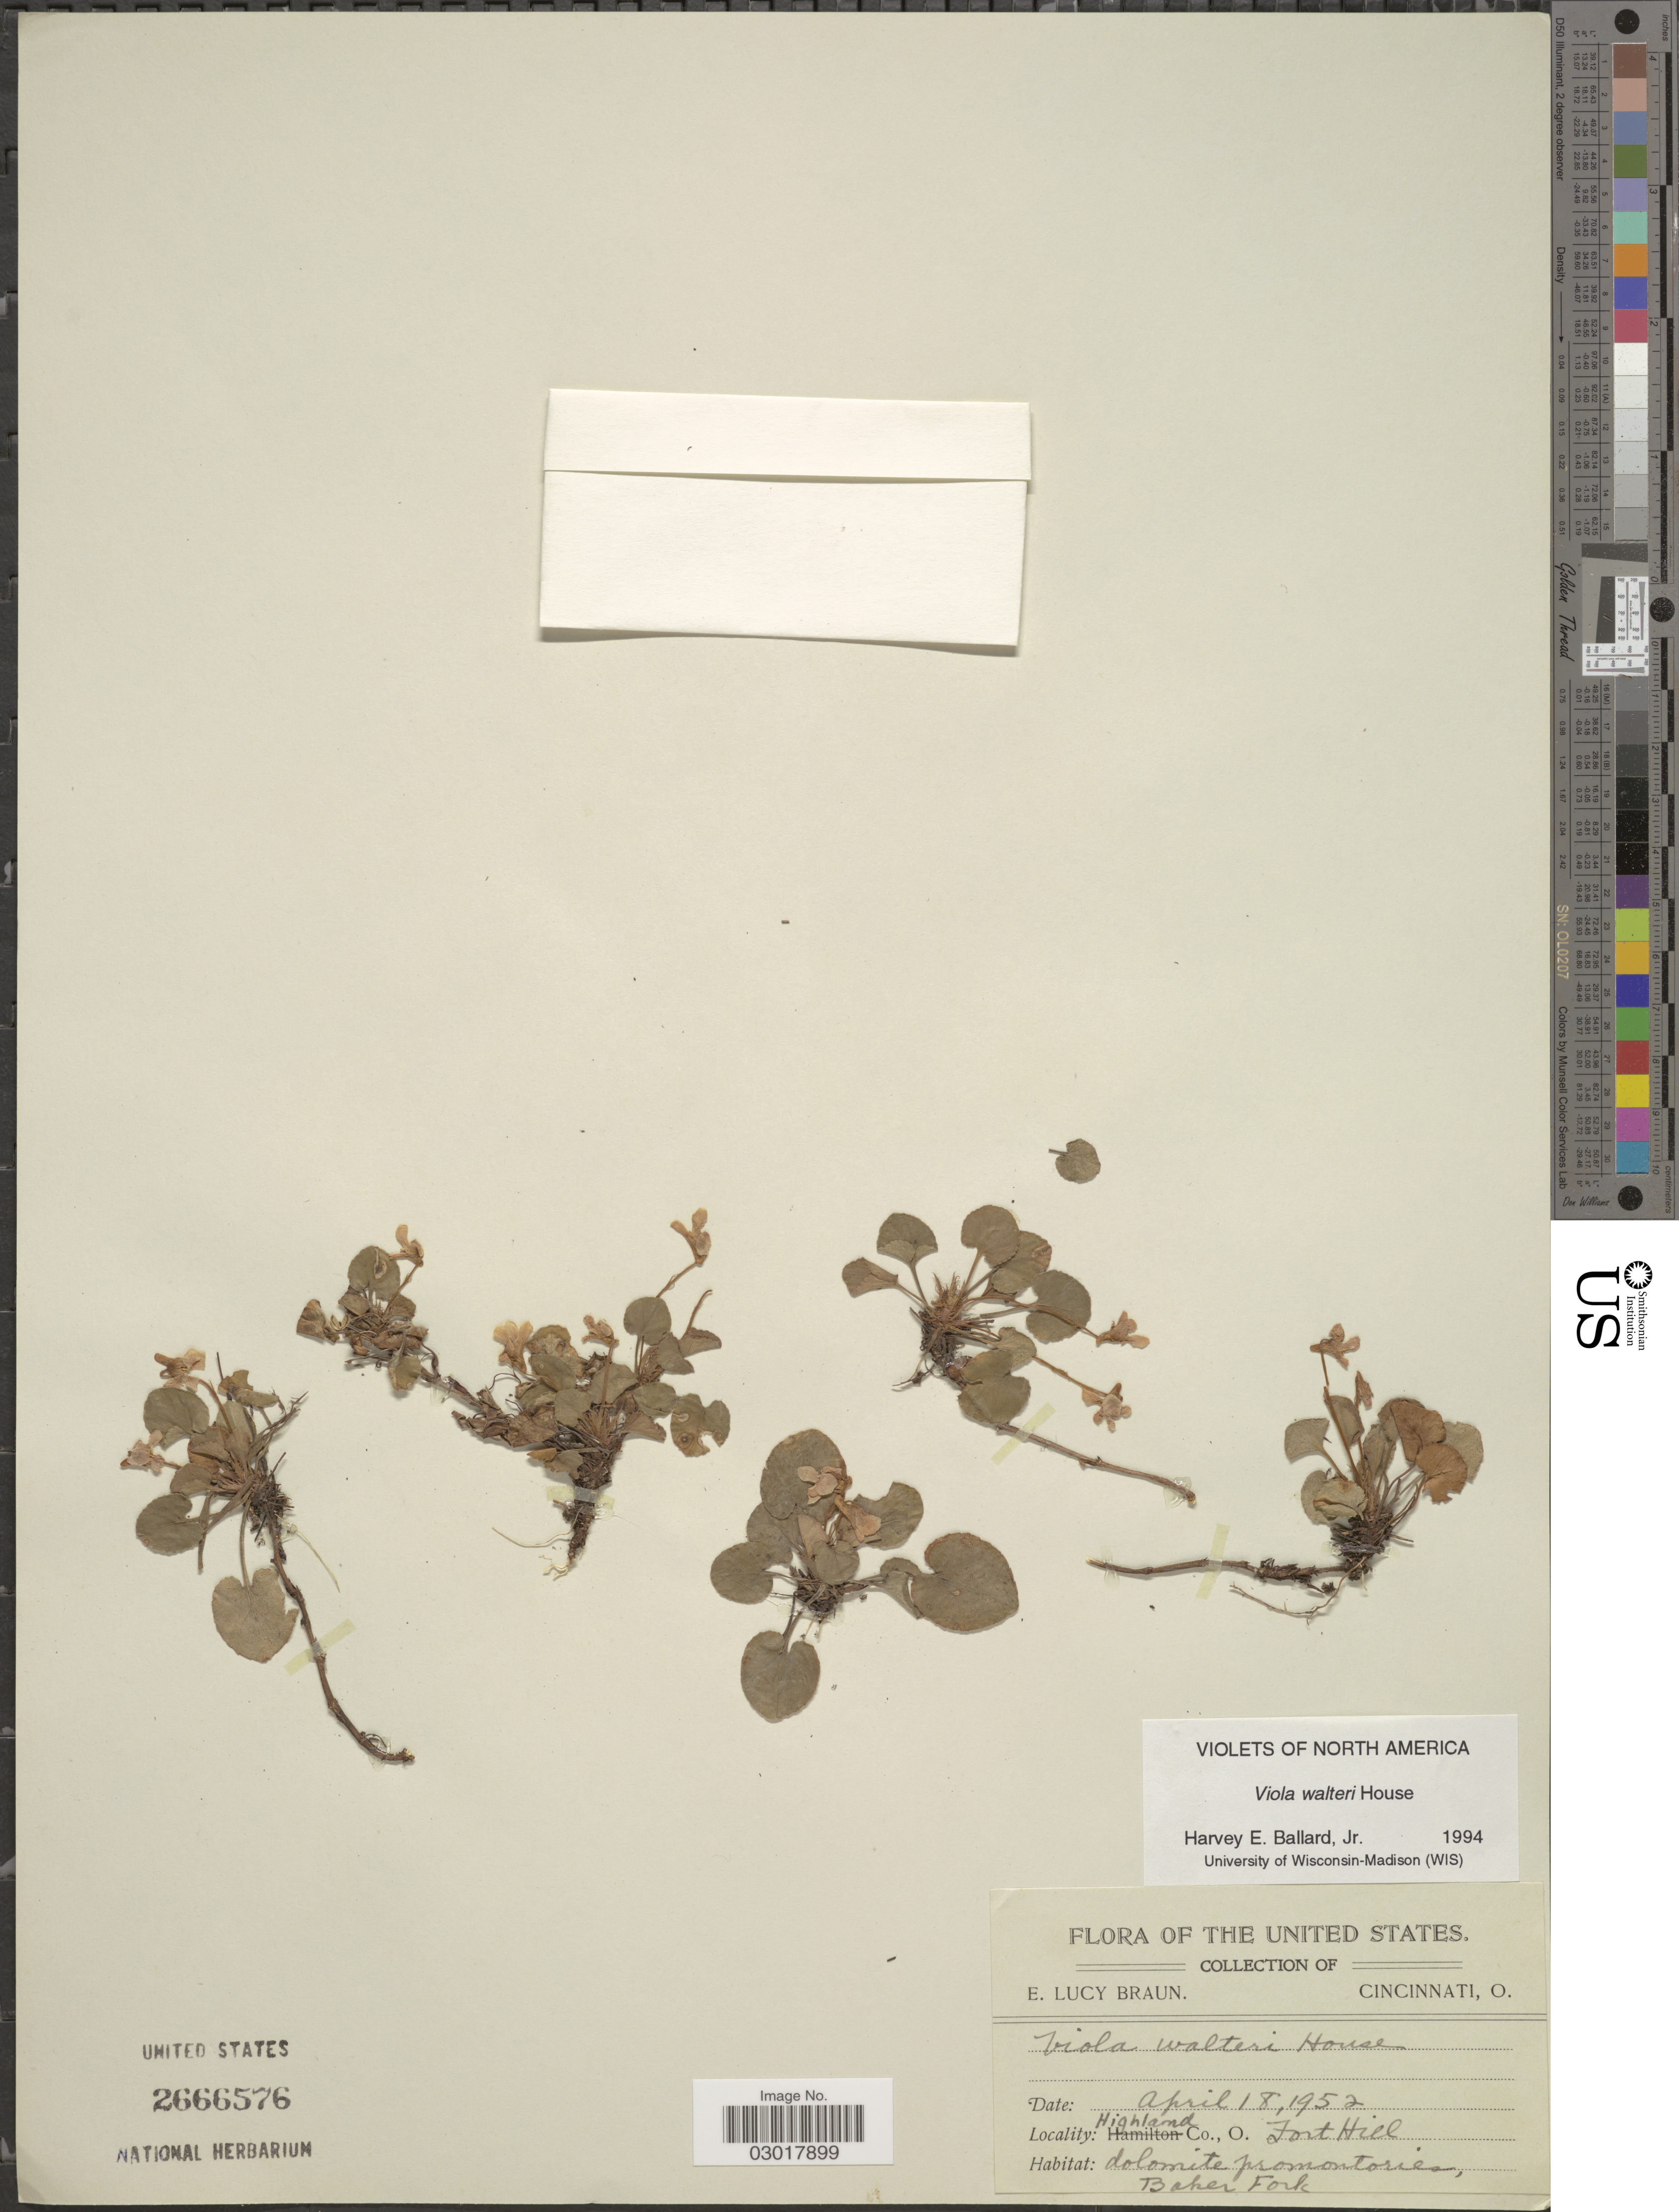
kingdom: Plantae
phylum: Tracheophyta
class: Magnoliopsida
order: Malpighiales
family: Violaceae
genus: Viola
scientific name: Viola walteri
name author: House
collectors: E. L. Braun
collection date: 1952-04-18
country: United States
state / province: Ohio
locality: Highland Co. Fort Hill. Baker Fork.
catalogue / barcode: US 2666576